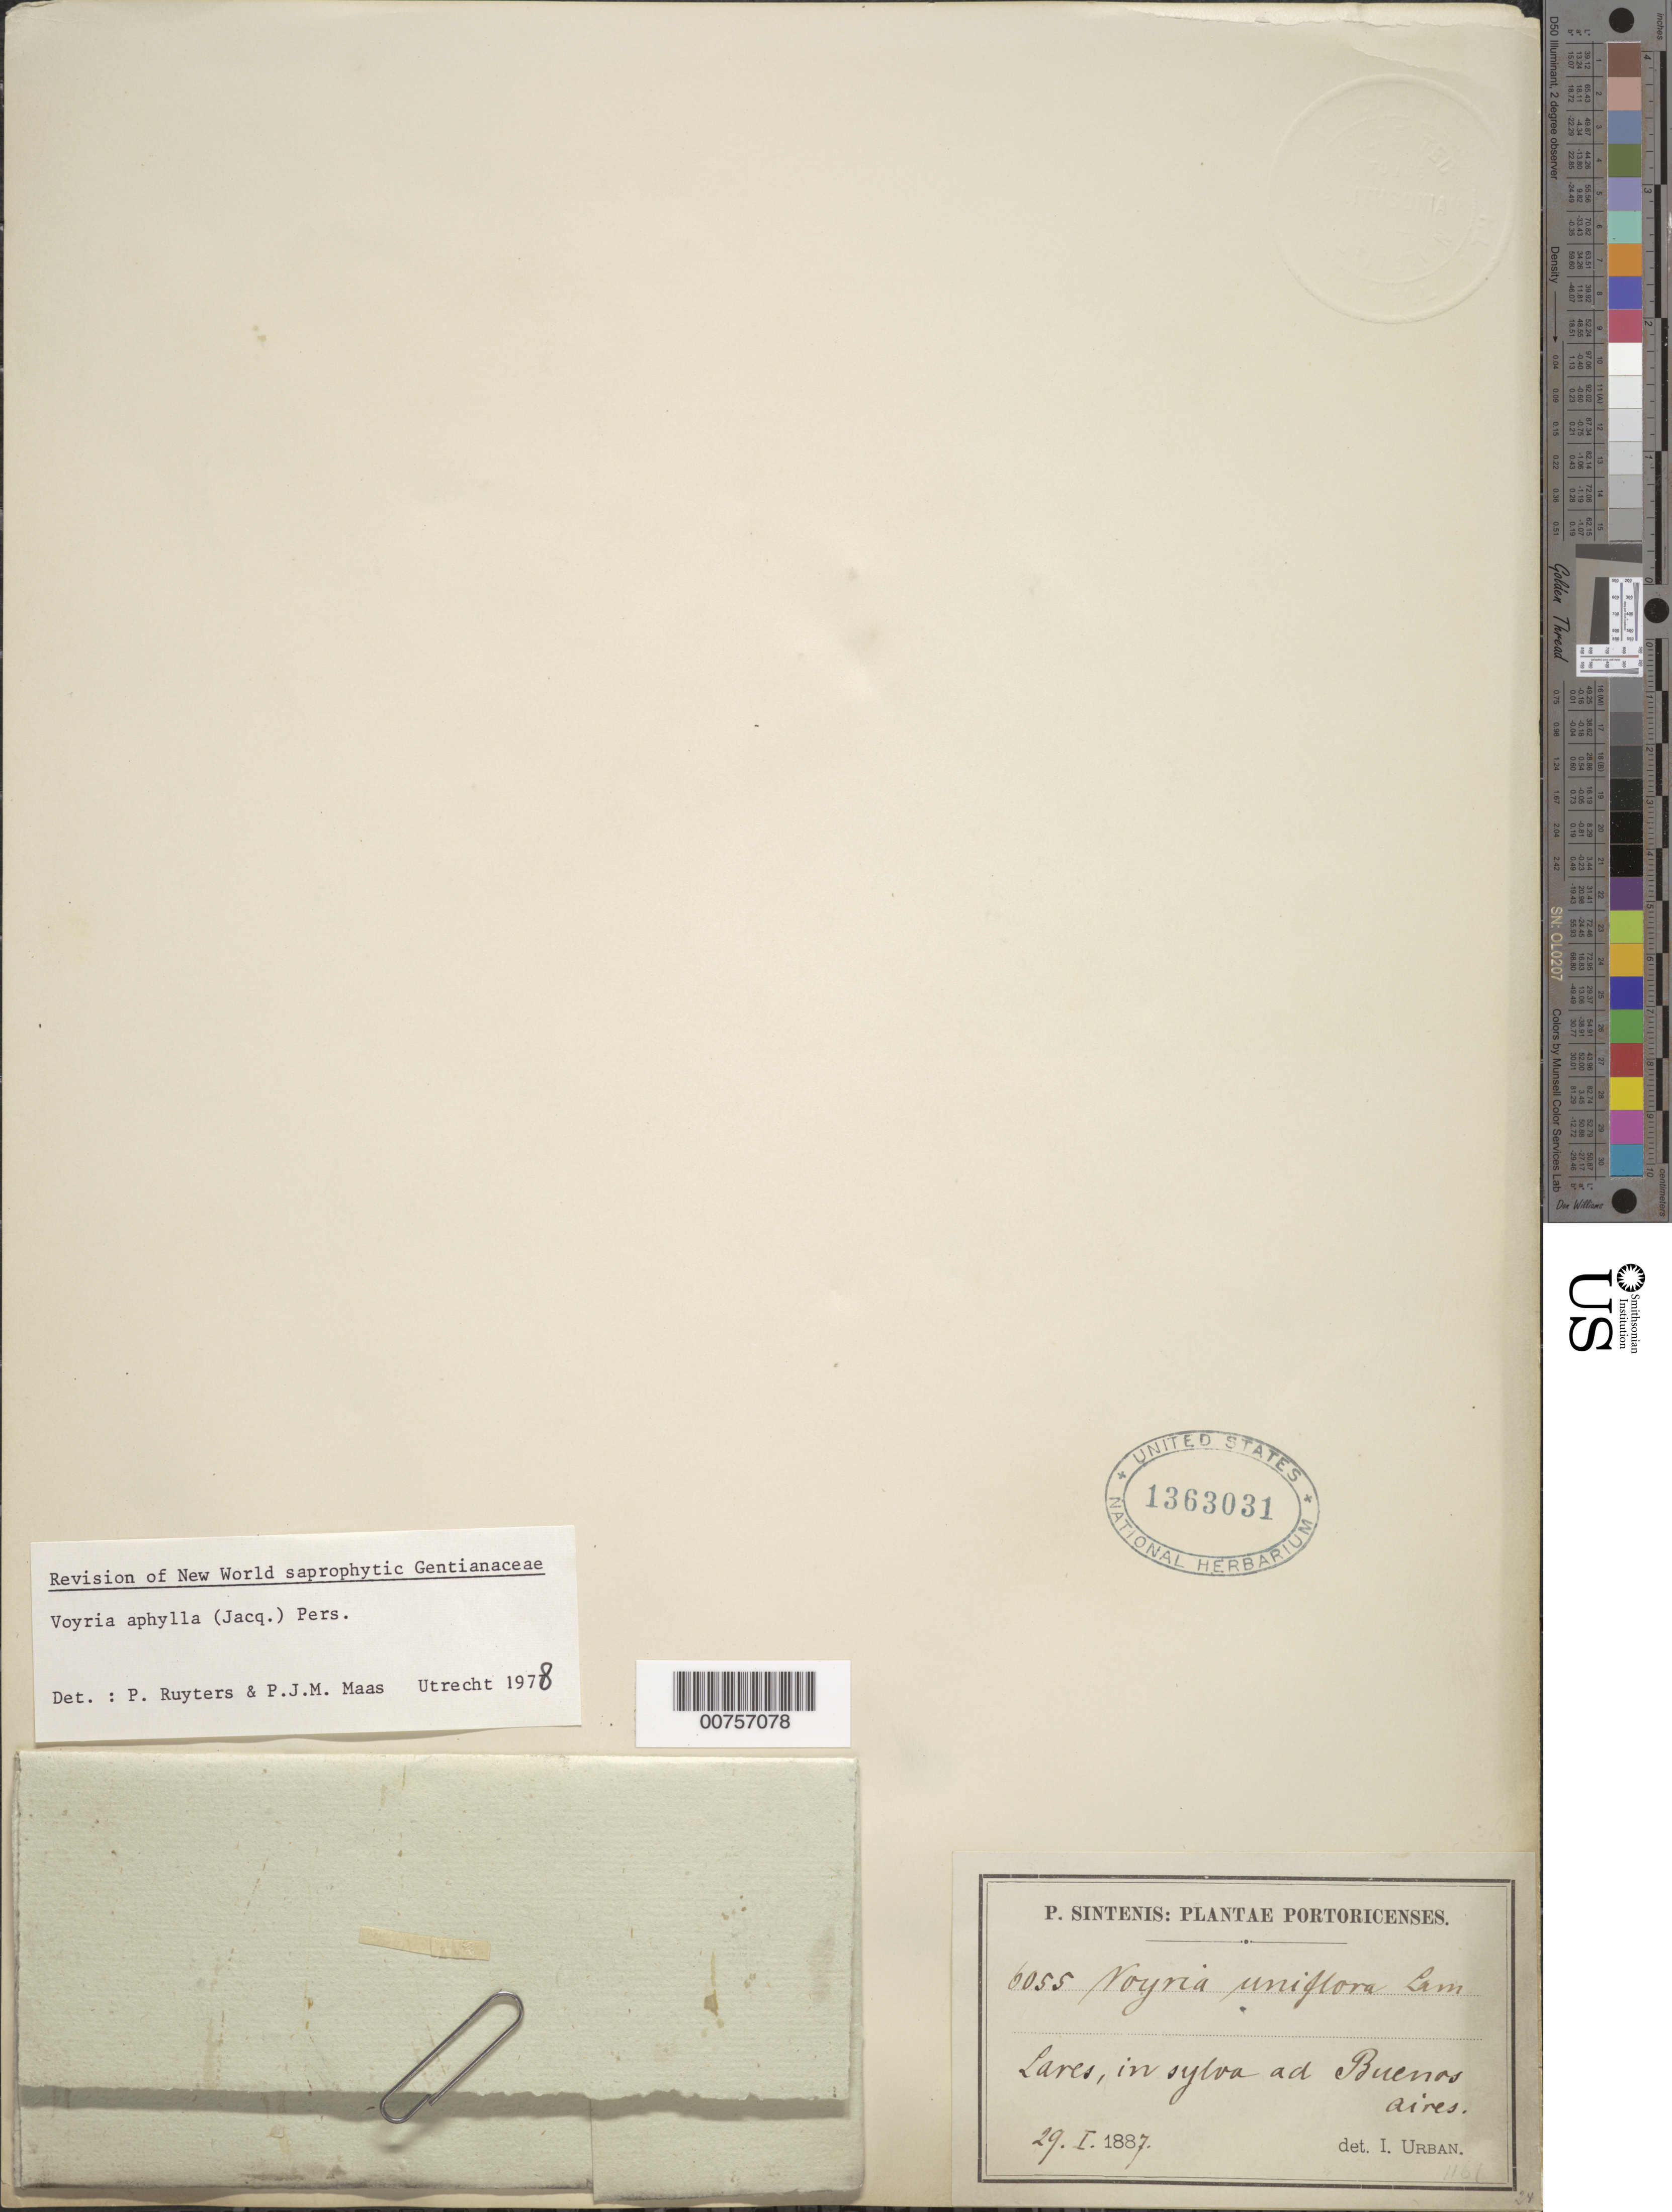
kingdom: Plantae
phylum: Tracheophyta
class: Magnoliopsida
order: Gentianales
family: Gentianaceae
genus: Voyria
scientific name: Voyria aphylla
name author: (Jacq.) Pers.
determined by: Ruyters, P.; Maas, P. J.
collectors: P. Sintenis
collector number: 6055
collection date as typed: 29 Jan 1887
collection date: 1887-01-29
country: Puerto Rico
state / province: Lares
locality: Lares, in sylva ad Buenos Aires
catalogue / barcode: US 1363031